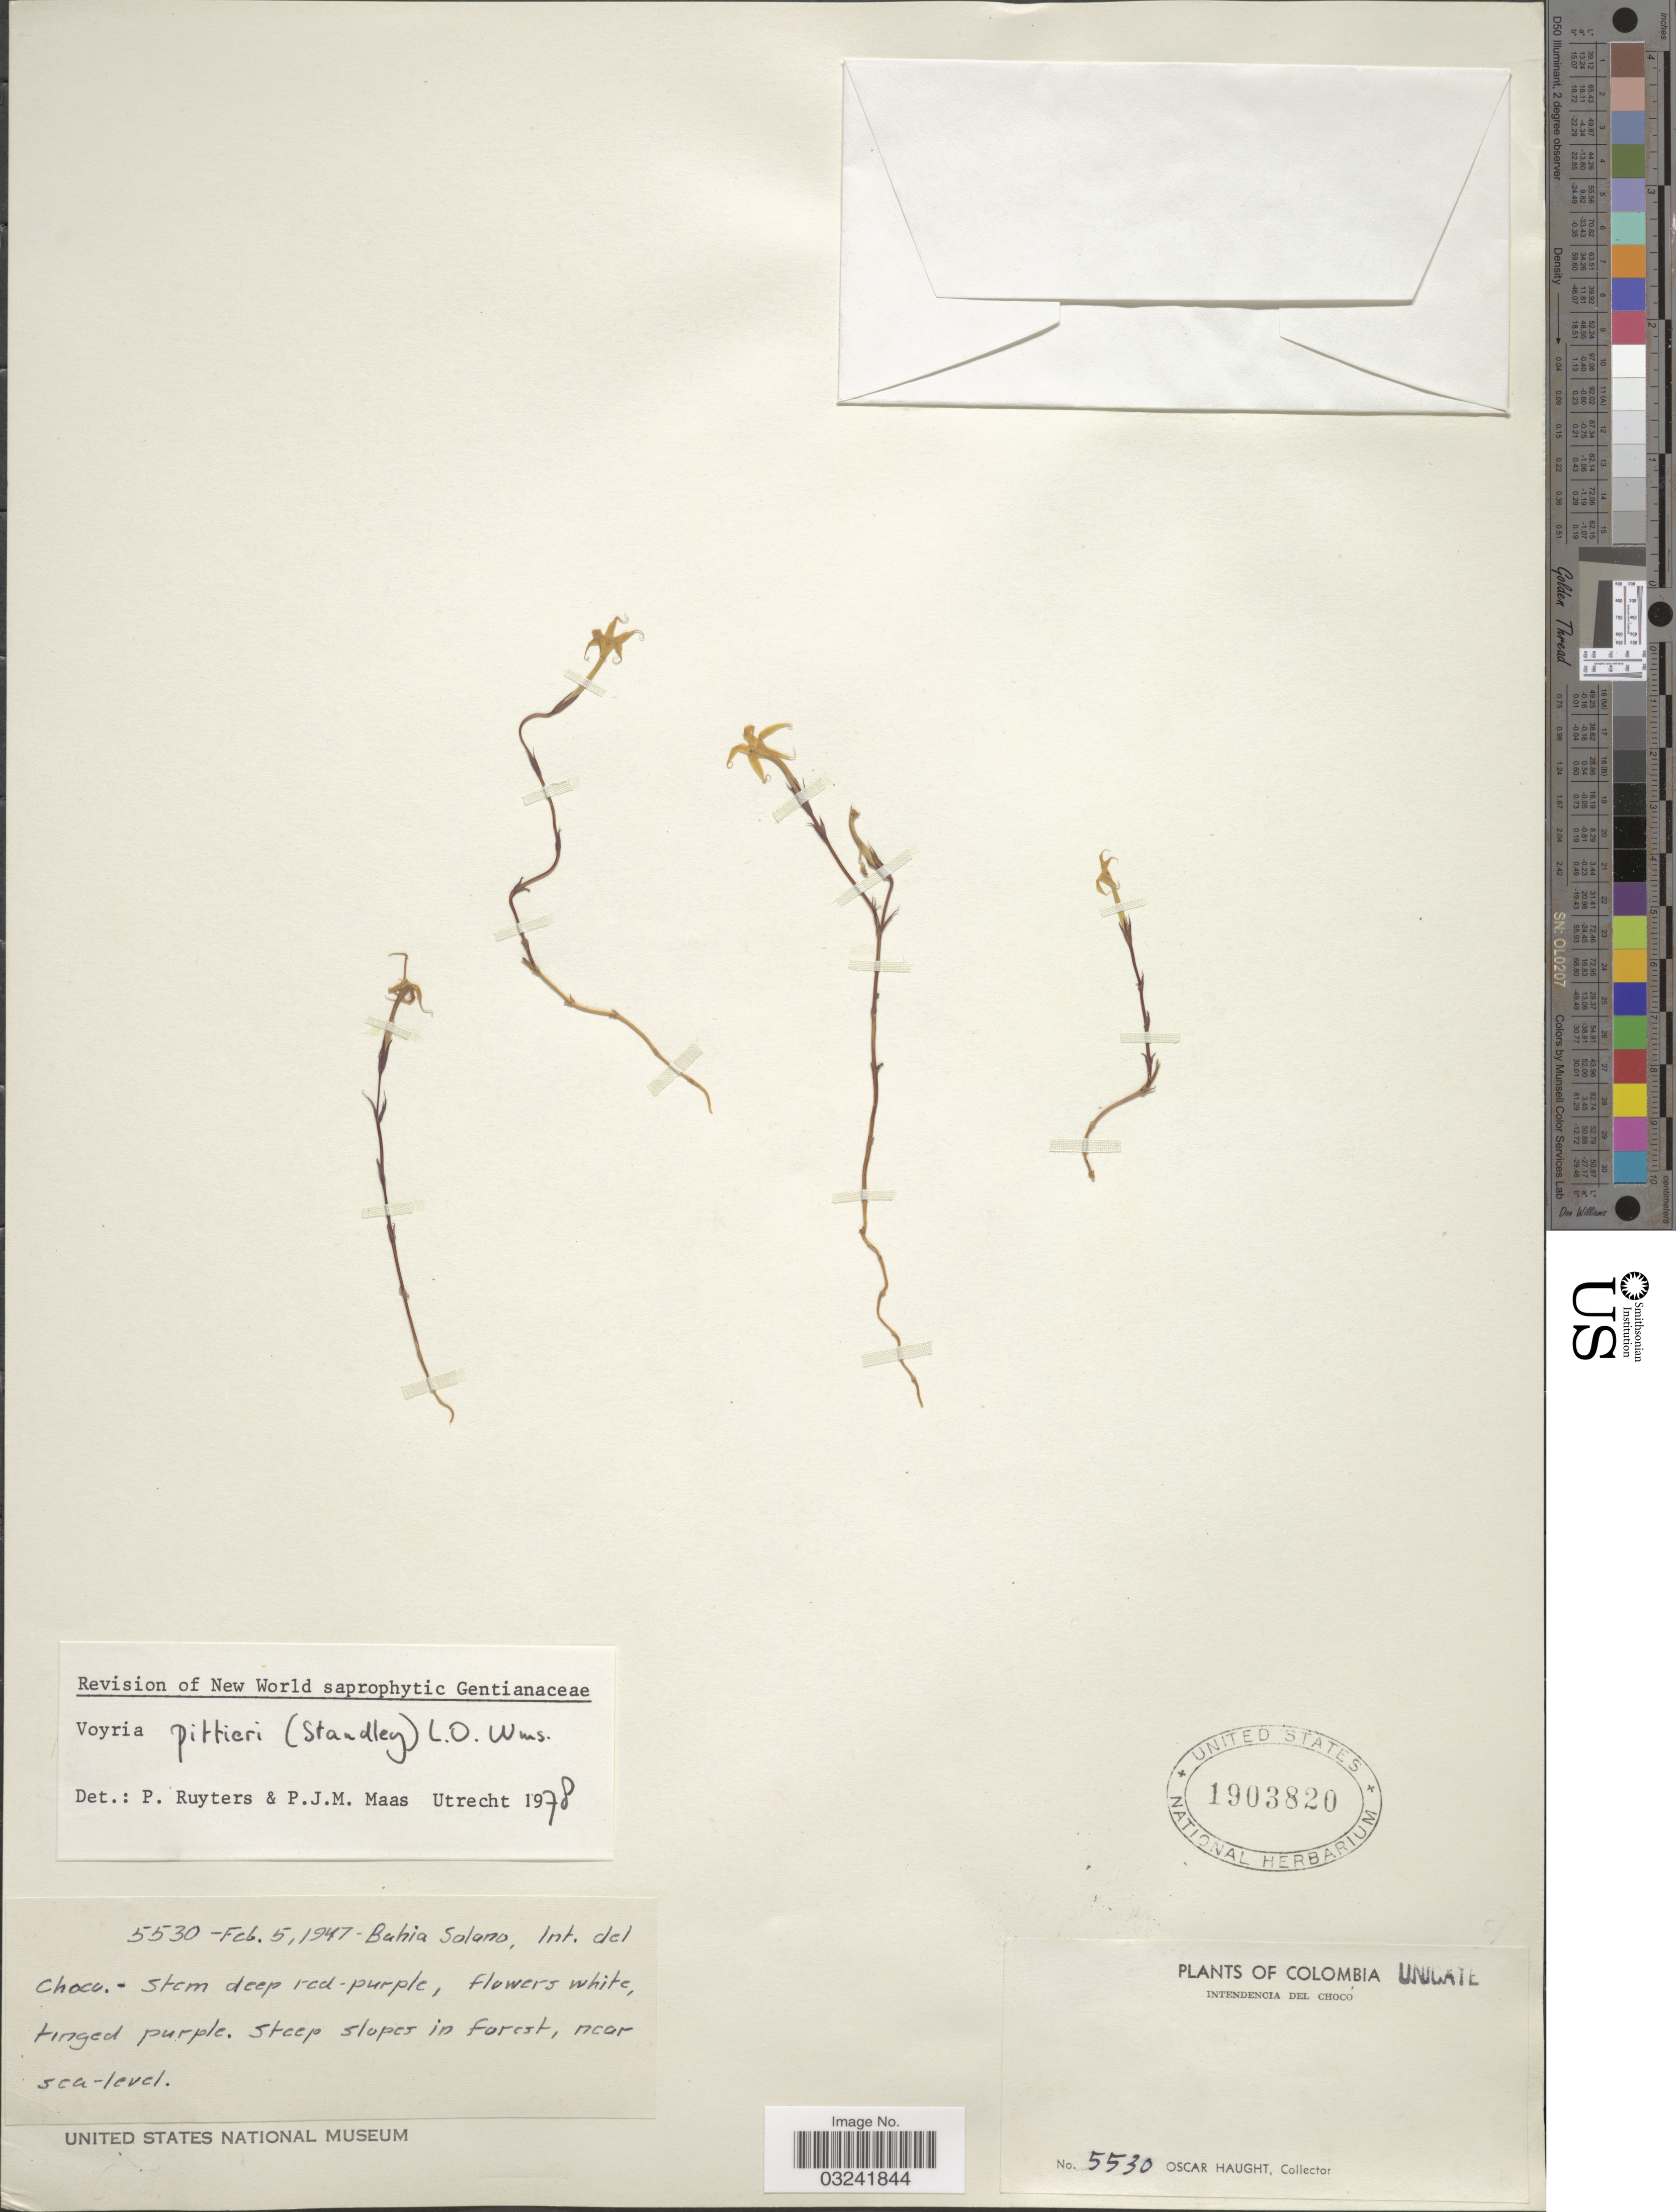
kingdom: Plantae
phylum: Tracheophyta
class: Magnoliopsida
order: Gentianales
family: Gentianaceae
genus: Voyria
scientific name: Voyria pittieri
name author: (Standl.) L.O. Williams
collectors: O. Haught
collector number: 5530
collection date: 1947-02-05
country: Colombia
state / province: Chocó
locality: Intendencia del Chocó, Bahia Solano.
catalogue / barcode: US 1903820